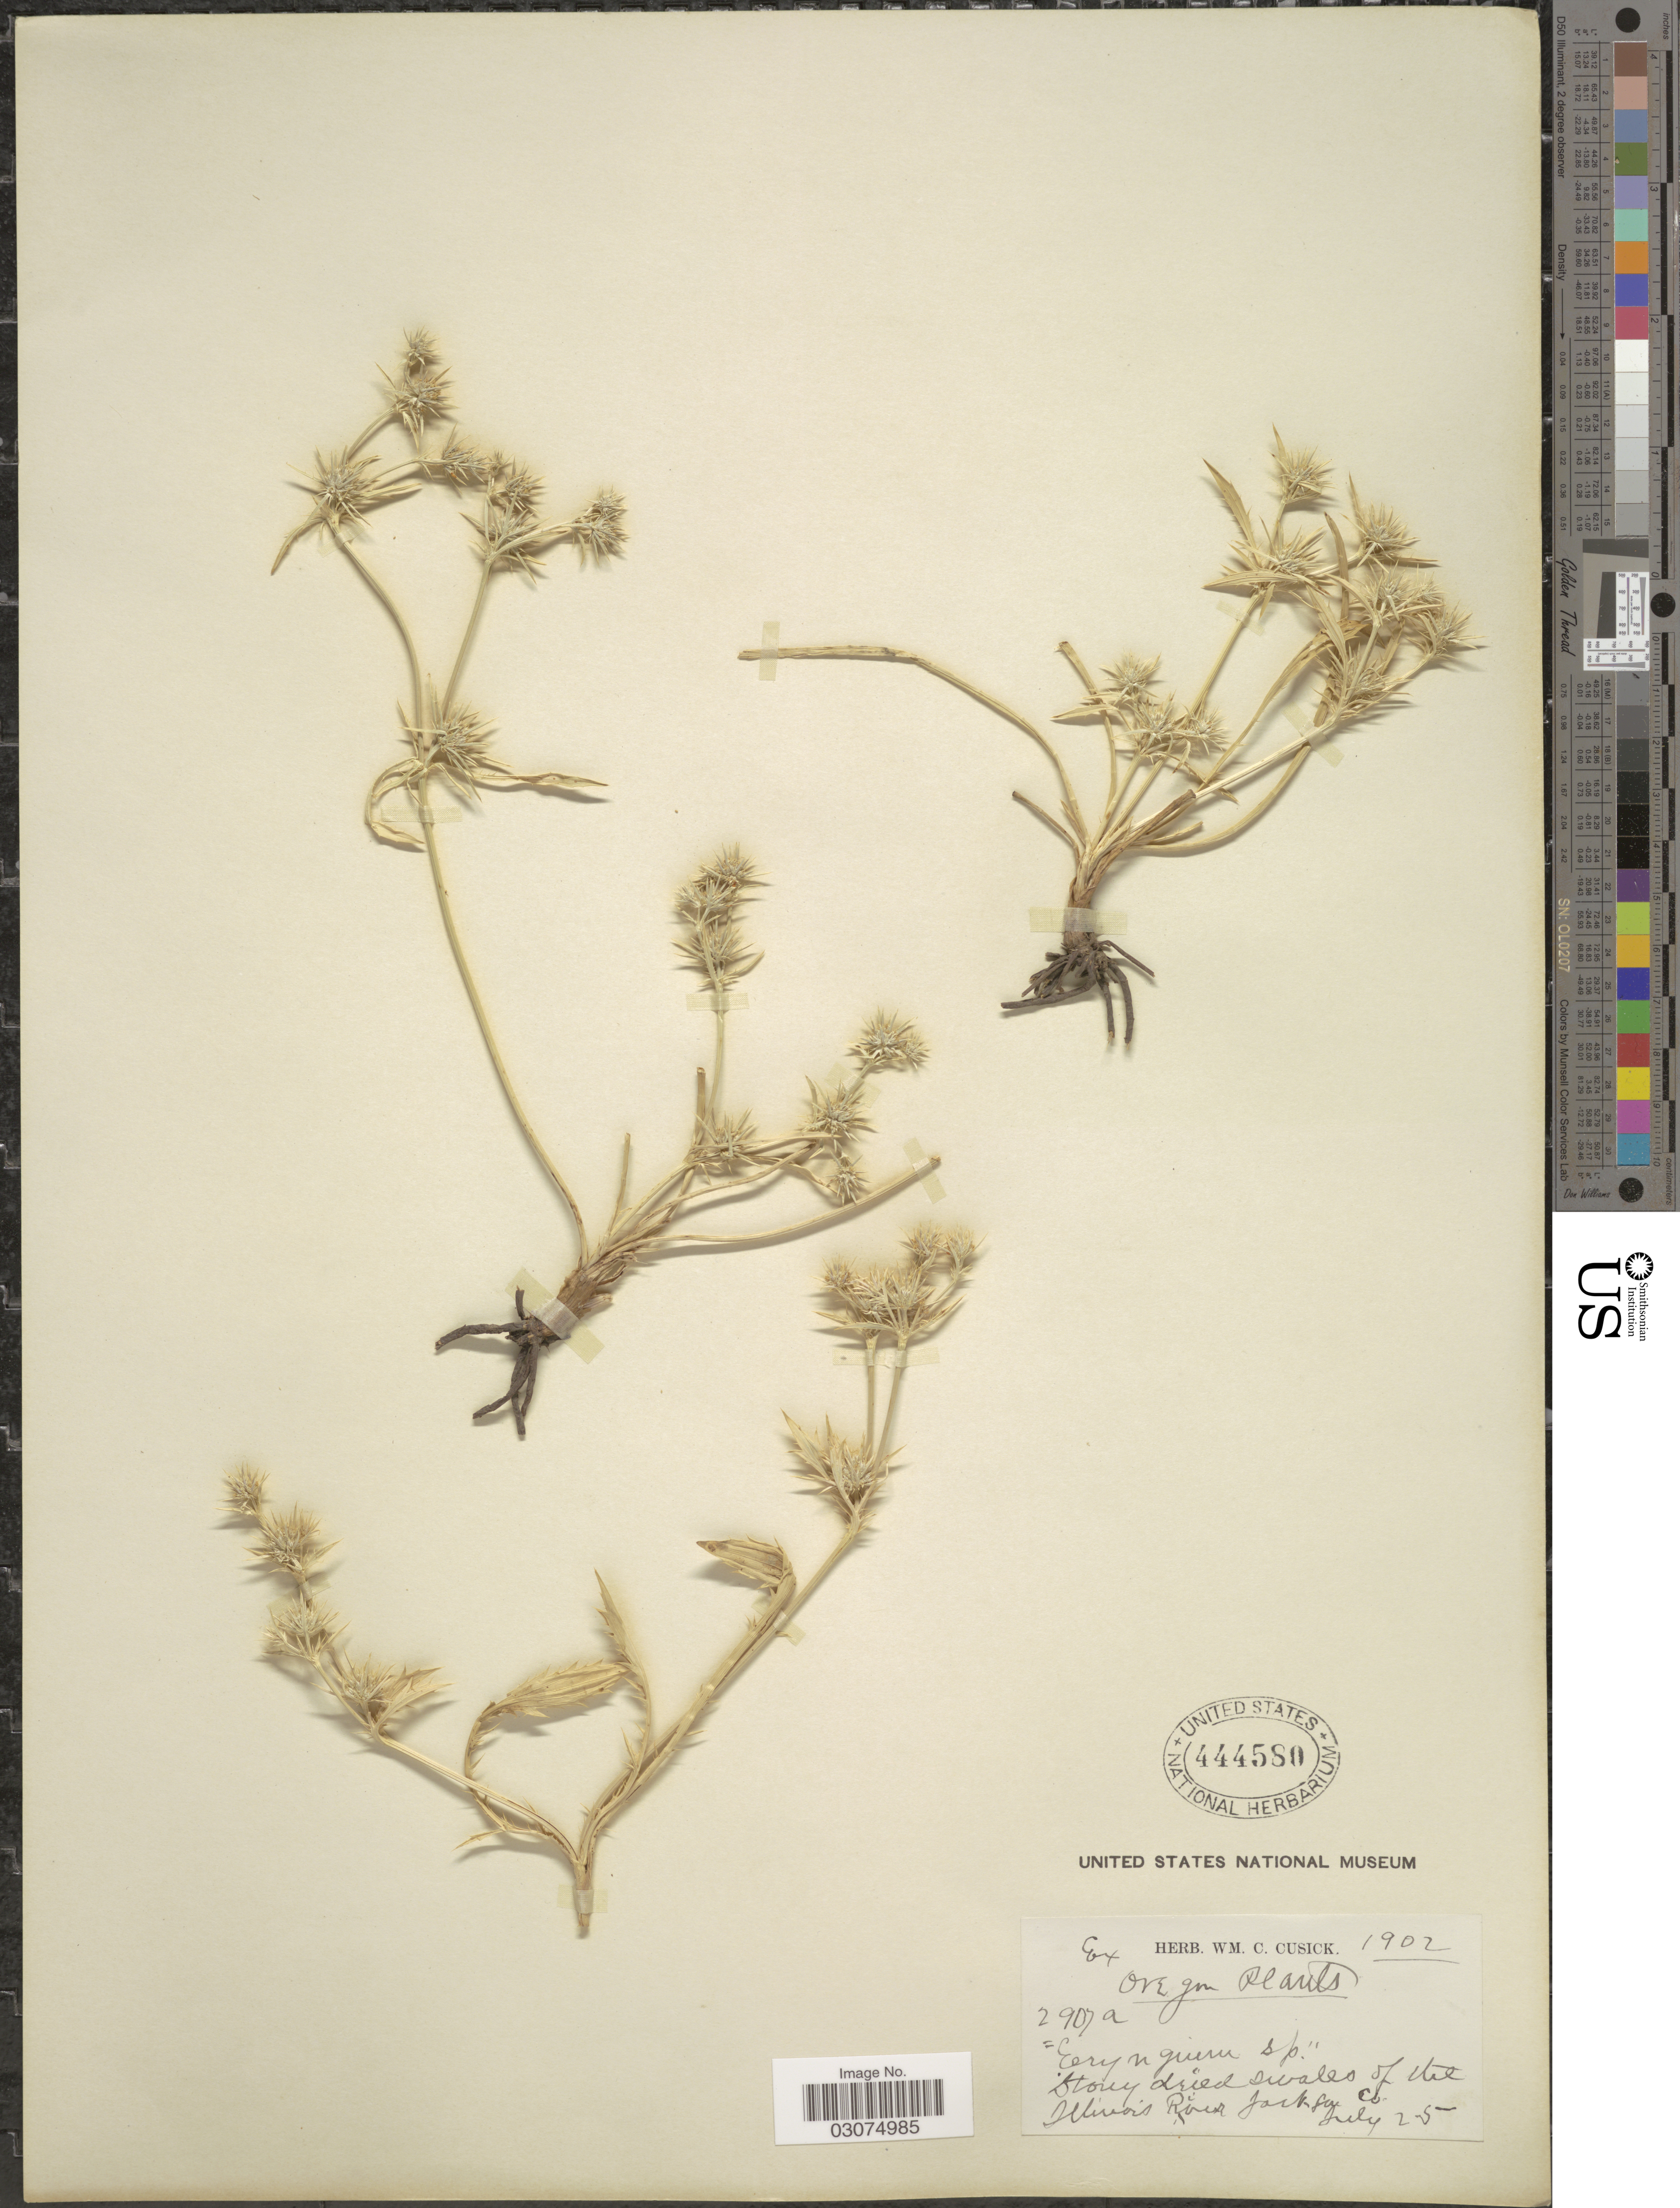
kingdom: Plantae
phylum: Tracheophyta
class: Magnoliopsida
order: Apiales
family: Apiaceae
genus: Eryngium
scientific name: Eryngium petiolatum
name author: Hook.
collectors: ex herb. Wm. C. Cusick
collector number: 2907a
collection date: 1902-07-25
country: United States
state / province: Oregon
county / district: Jackson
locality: Stony dried swales of the Illinois River, Jackson Co.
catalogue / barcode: US 444580